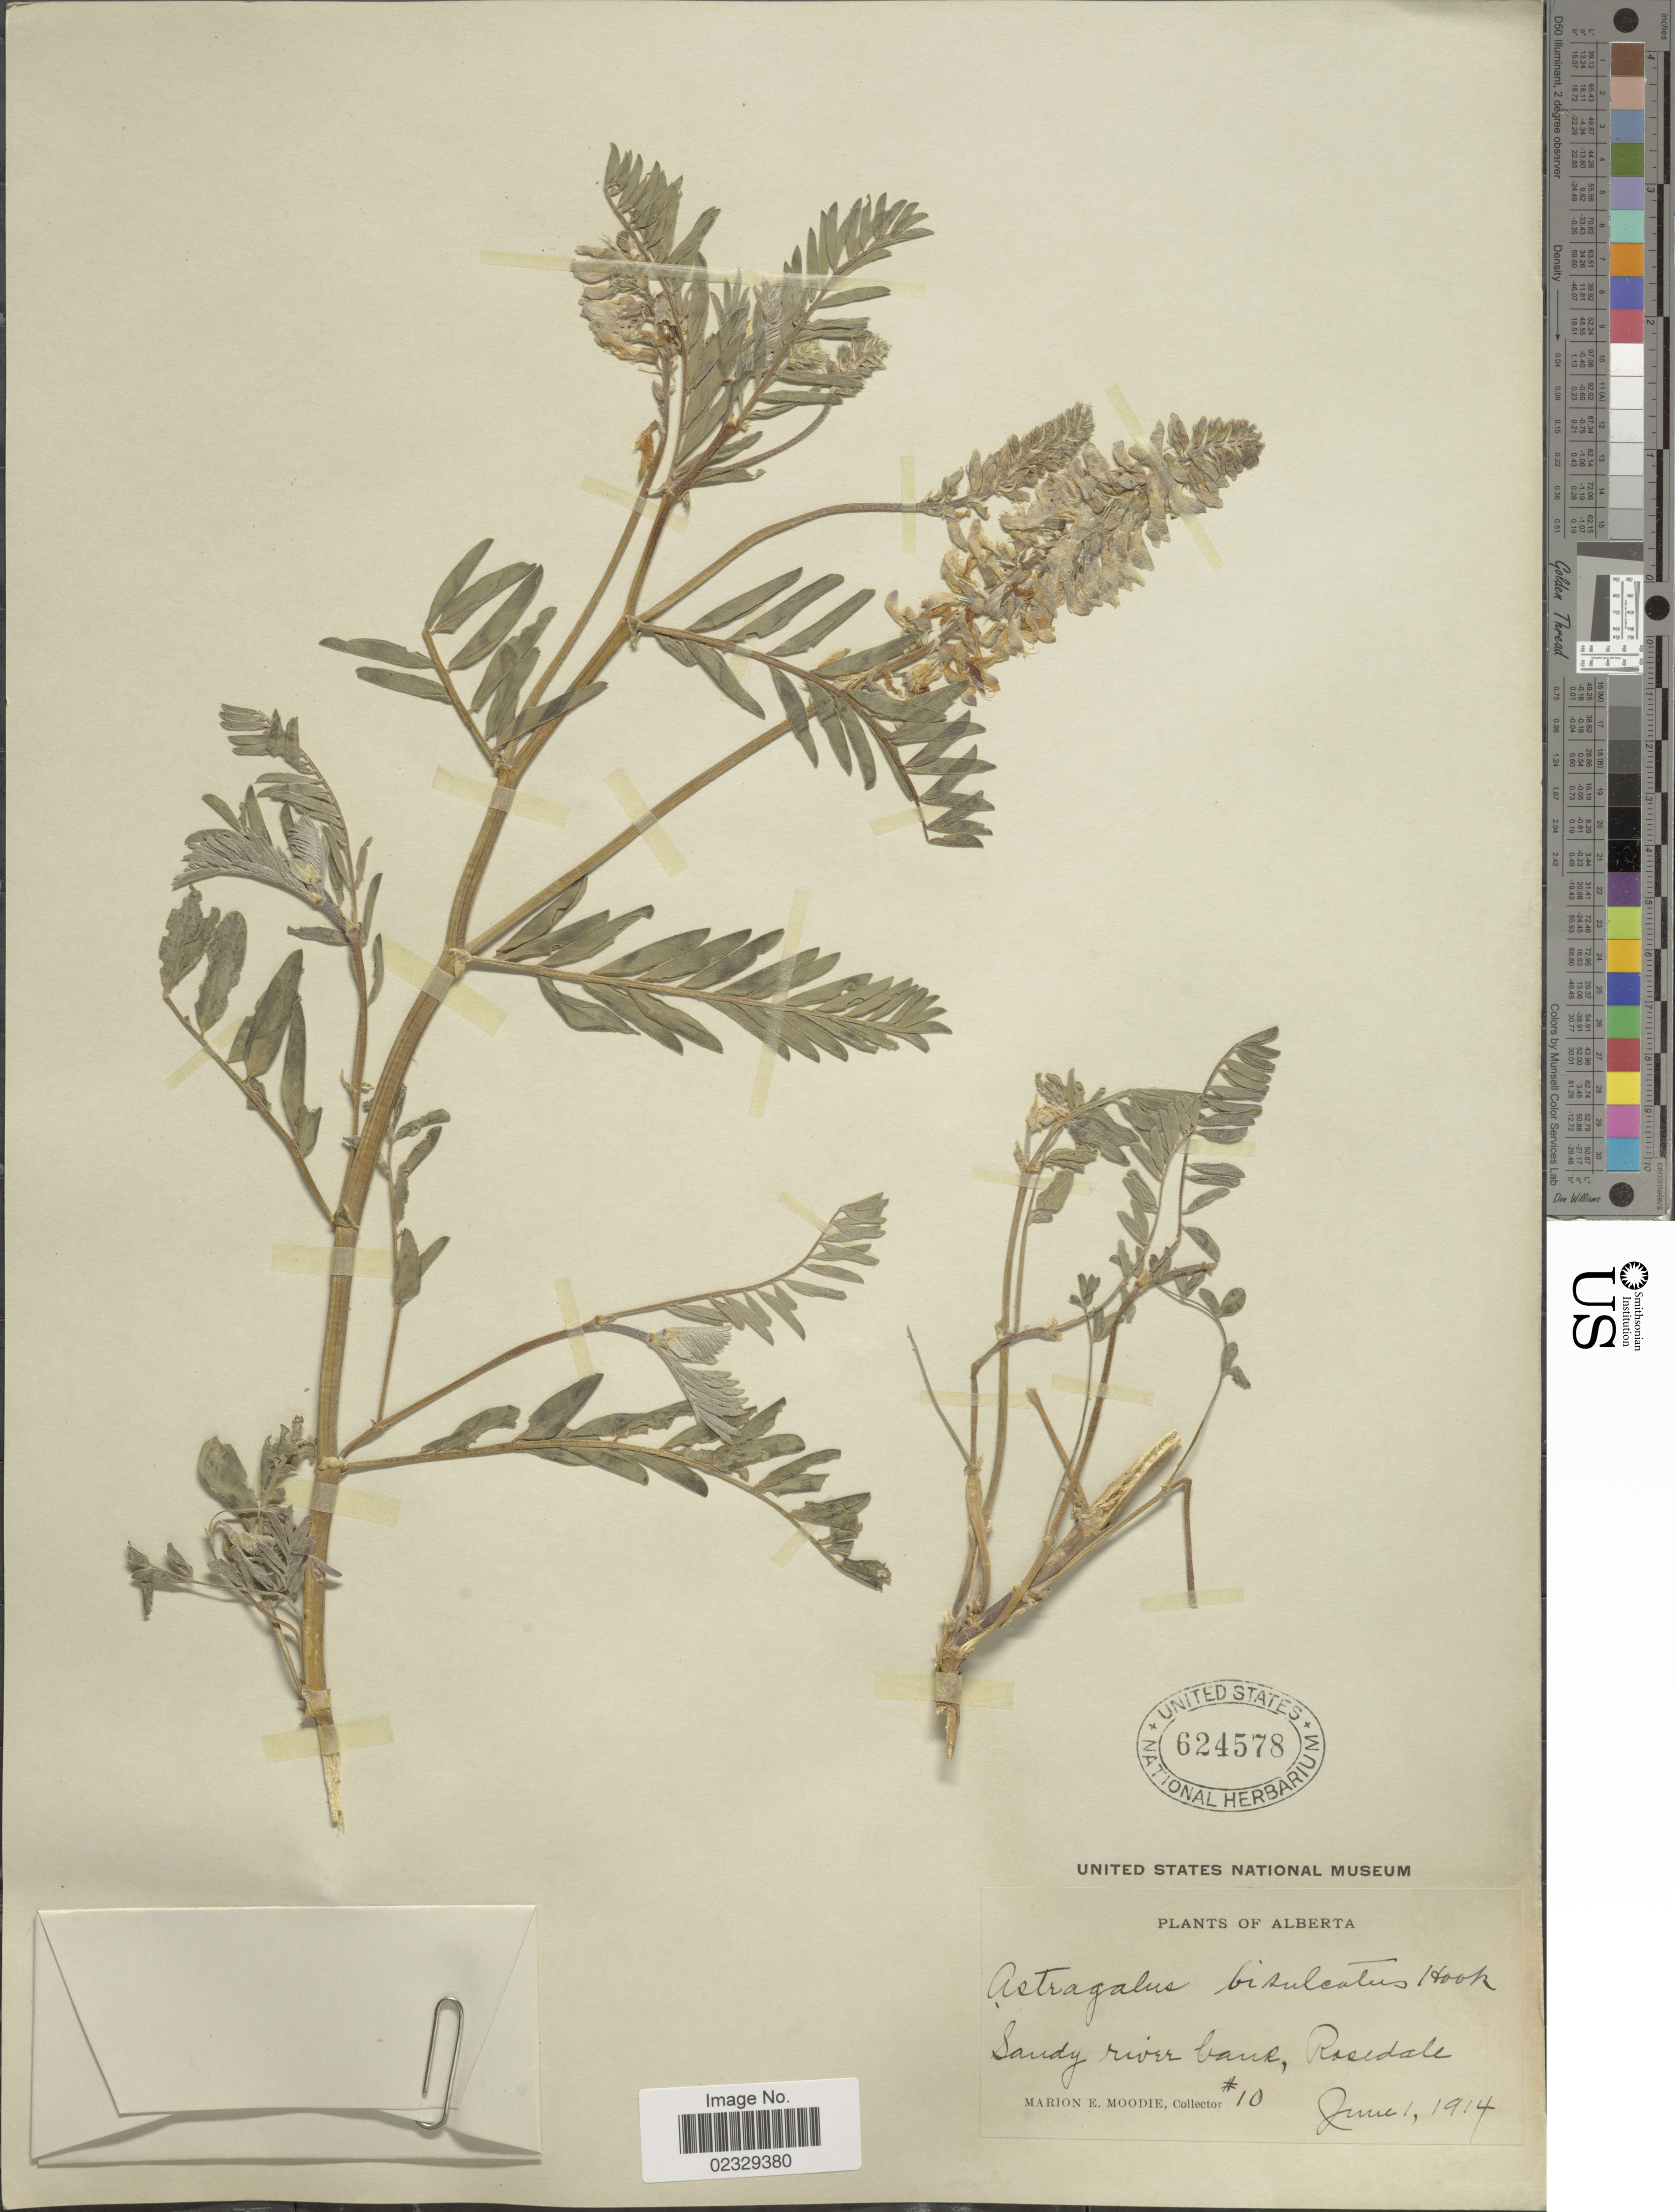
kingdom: Plantae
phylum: Tracheophyta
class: Magnoliopsida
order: Fabales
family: Fabaceae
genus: Astragalus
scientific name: Astragalus bisulcatus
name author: (Hook.) A. Gray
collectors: M. E. Moodie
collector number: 10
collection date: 1914-06-01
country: Canada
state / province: Alberta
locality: Sandy river bank, Rosedale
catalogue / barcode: US 624578